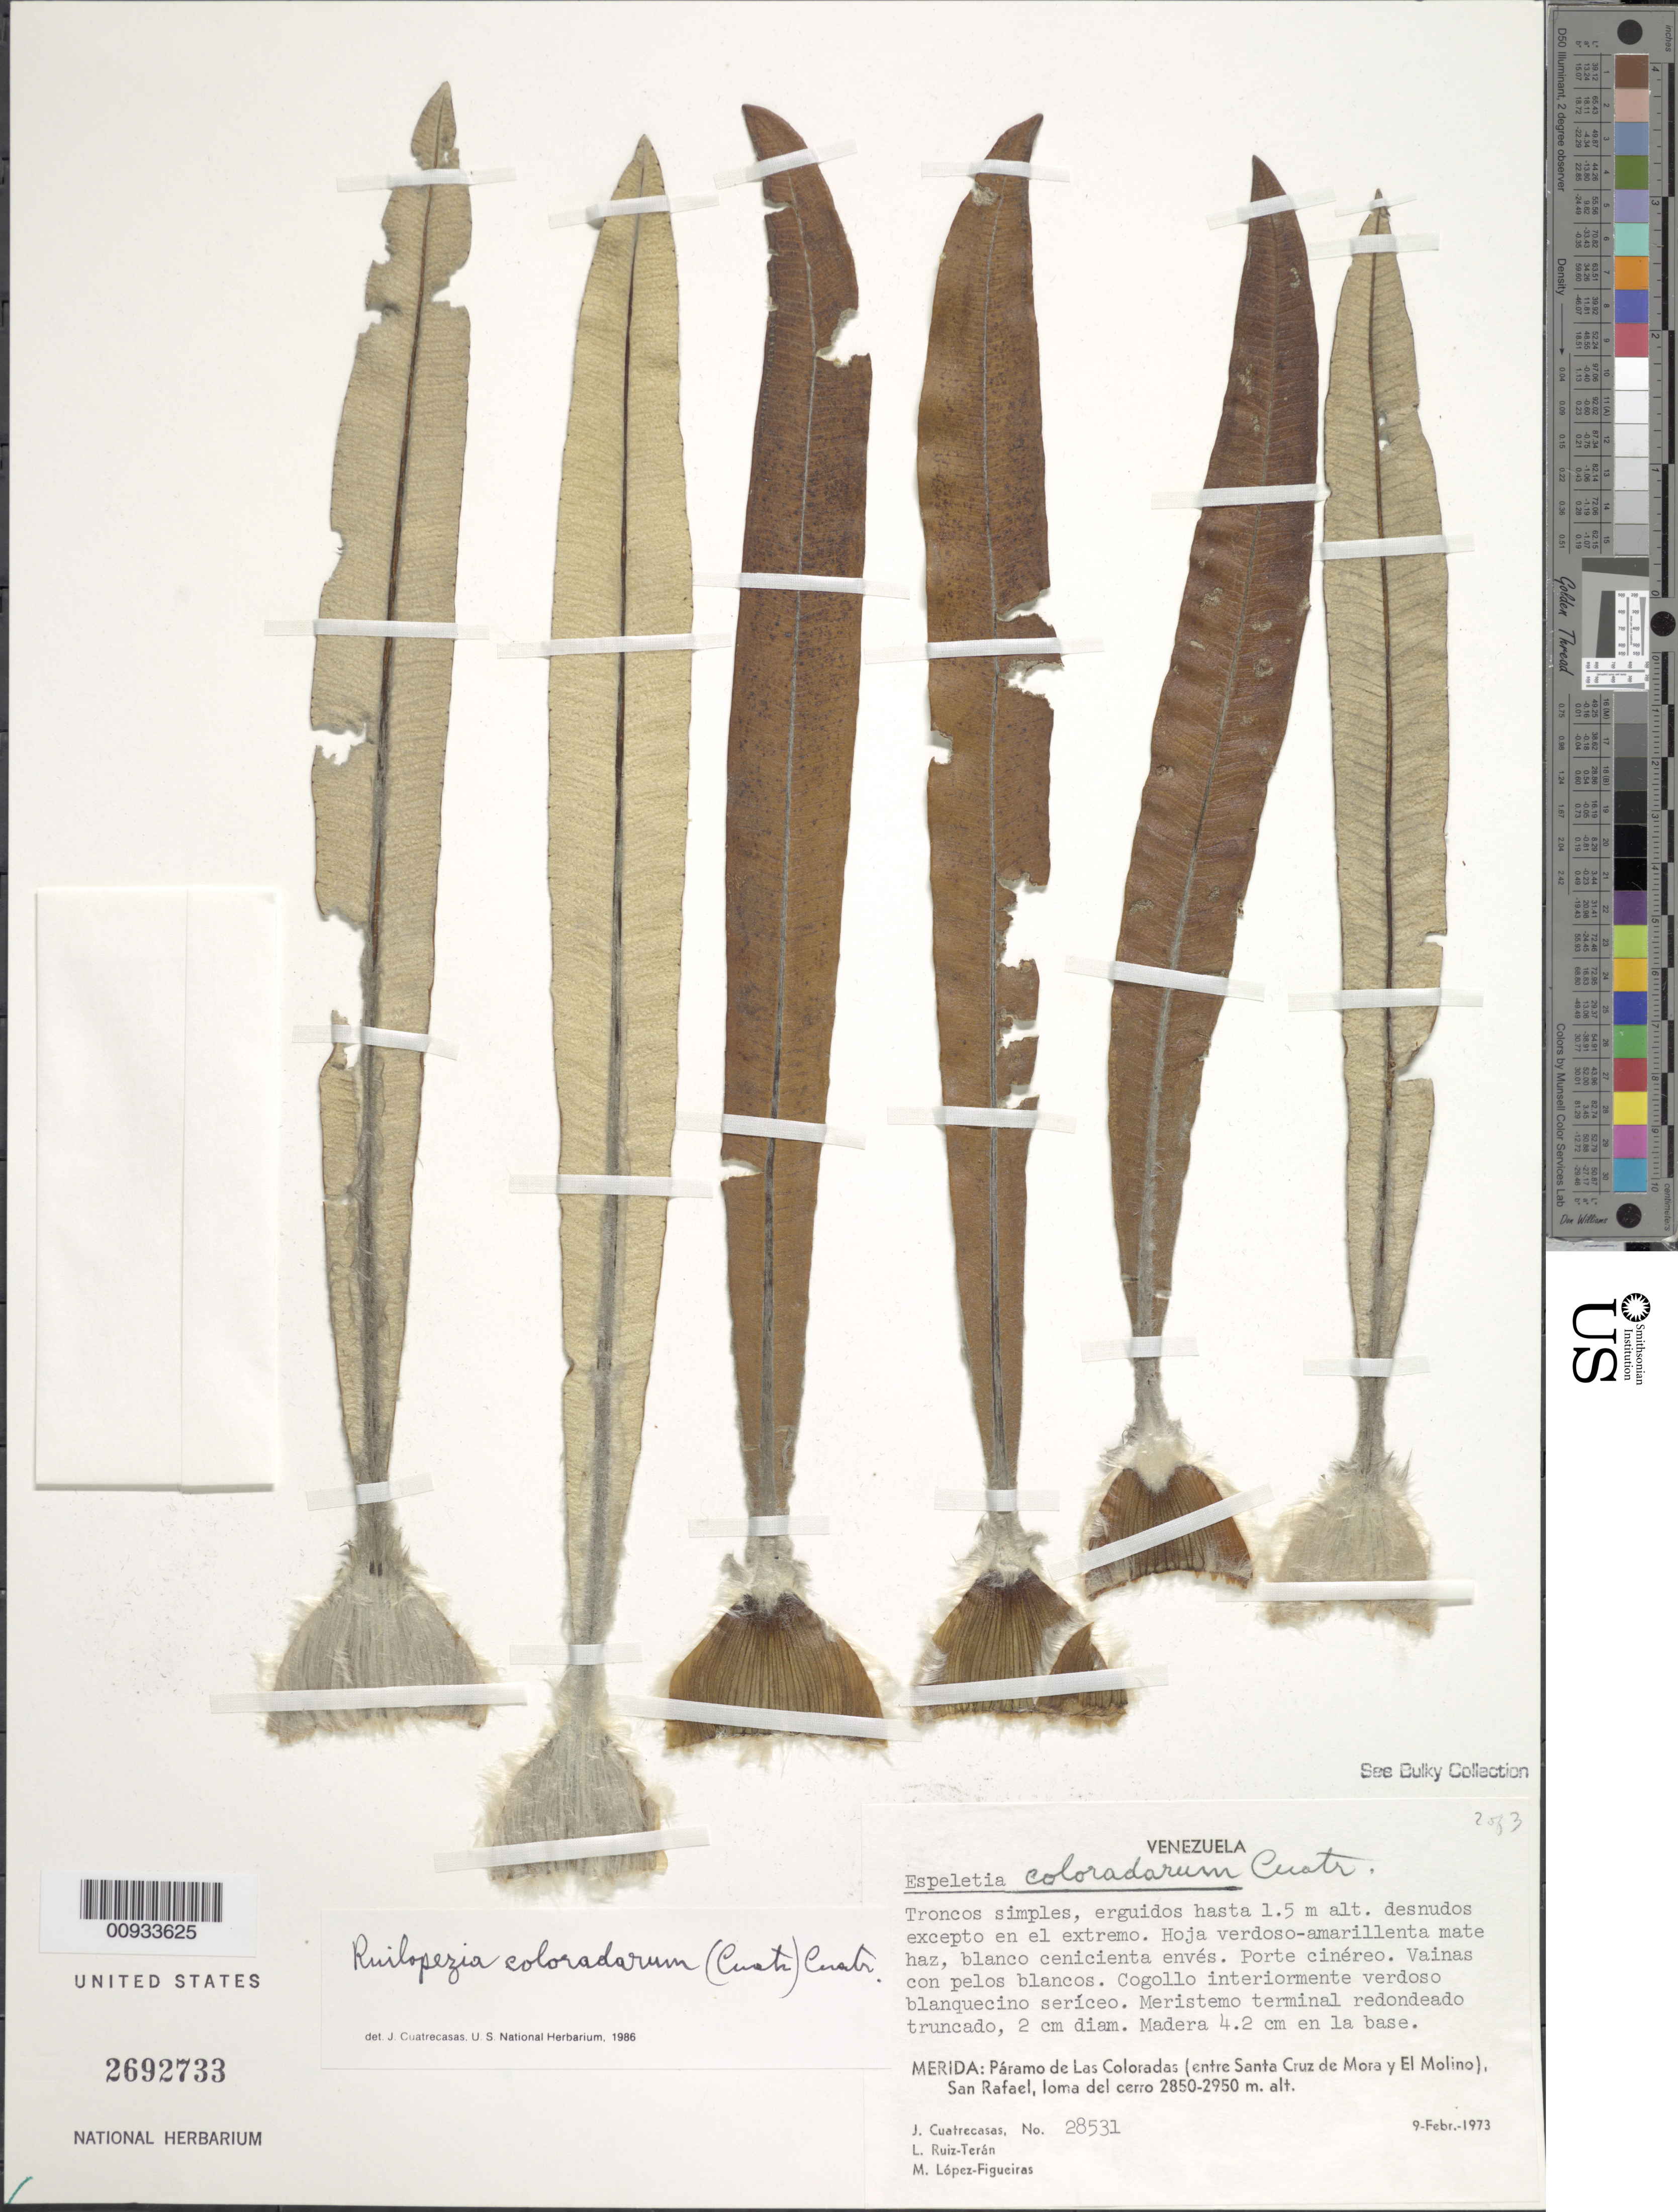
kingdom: Plantae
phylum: Tracheophyta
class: Magnoliopsida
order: Asterales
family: Asteraceae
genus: Ruilopezia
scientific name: Ruilopezia coloradarum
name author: (Cuatrec.) Cuatrec.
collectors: J. Cuatrecasas, L. E. Ruíz-Terán & M. López Figueiras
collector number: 28531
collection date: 1973-02-09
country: Venezuela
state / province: Mérida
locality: Páramo de Las Coloradas. Páramo de Las Coloradas (entre Santa Cruz de Mora y El Molino), San Rafael, loma del cerro.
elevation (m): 2850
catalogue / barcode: US 2692733